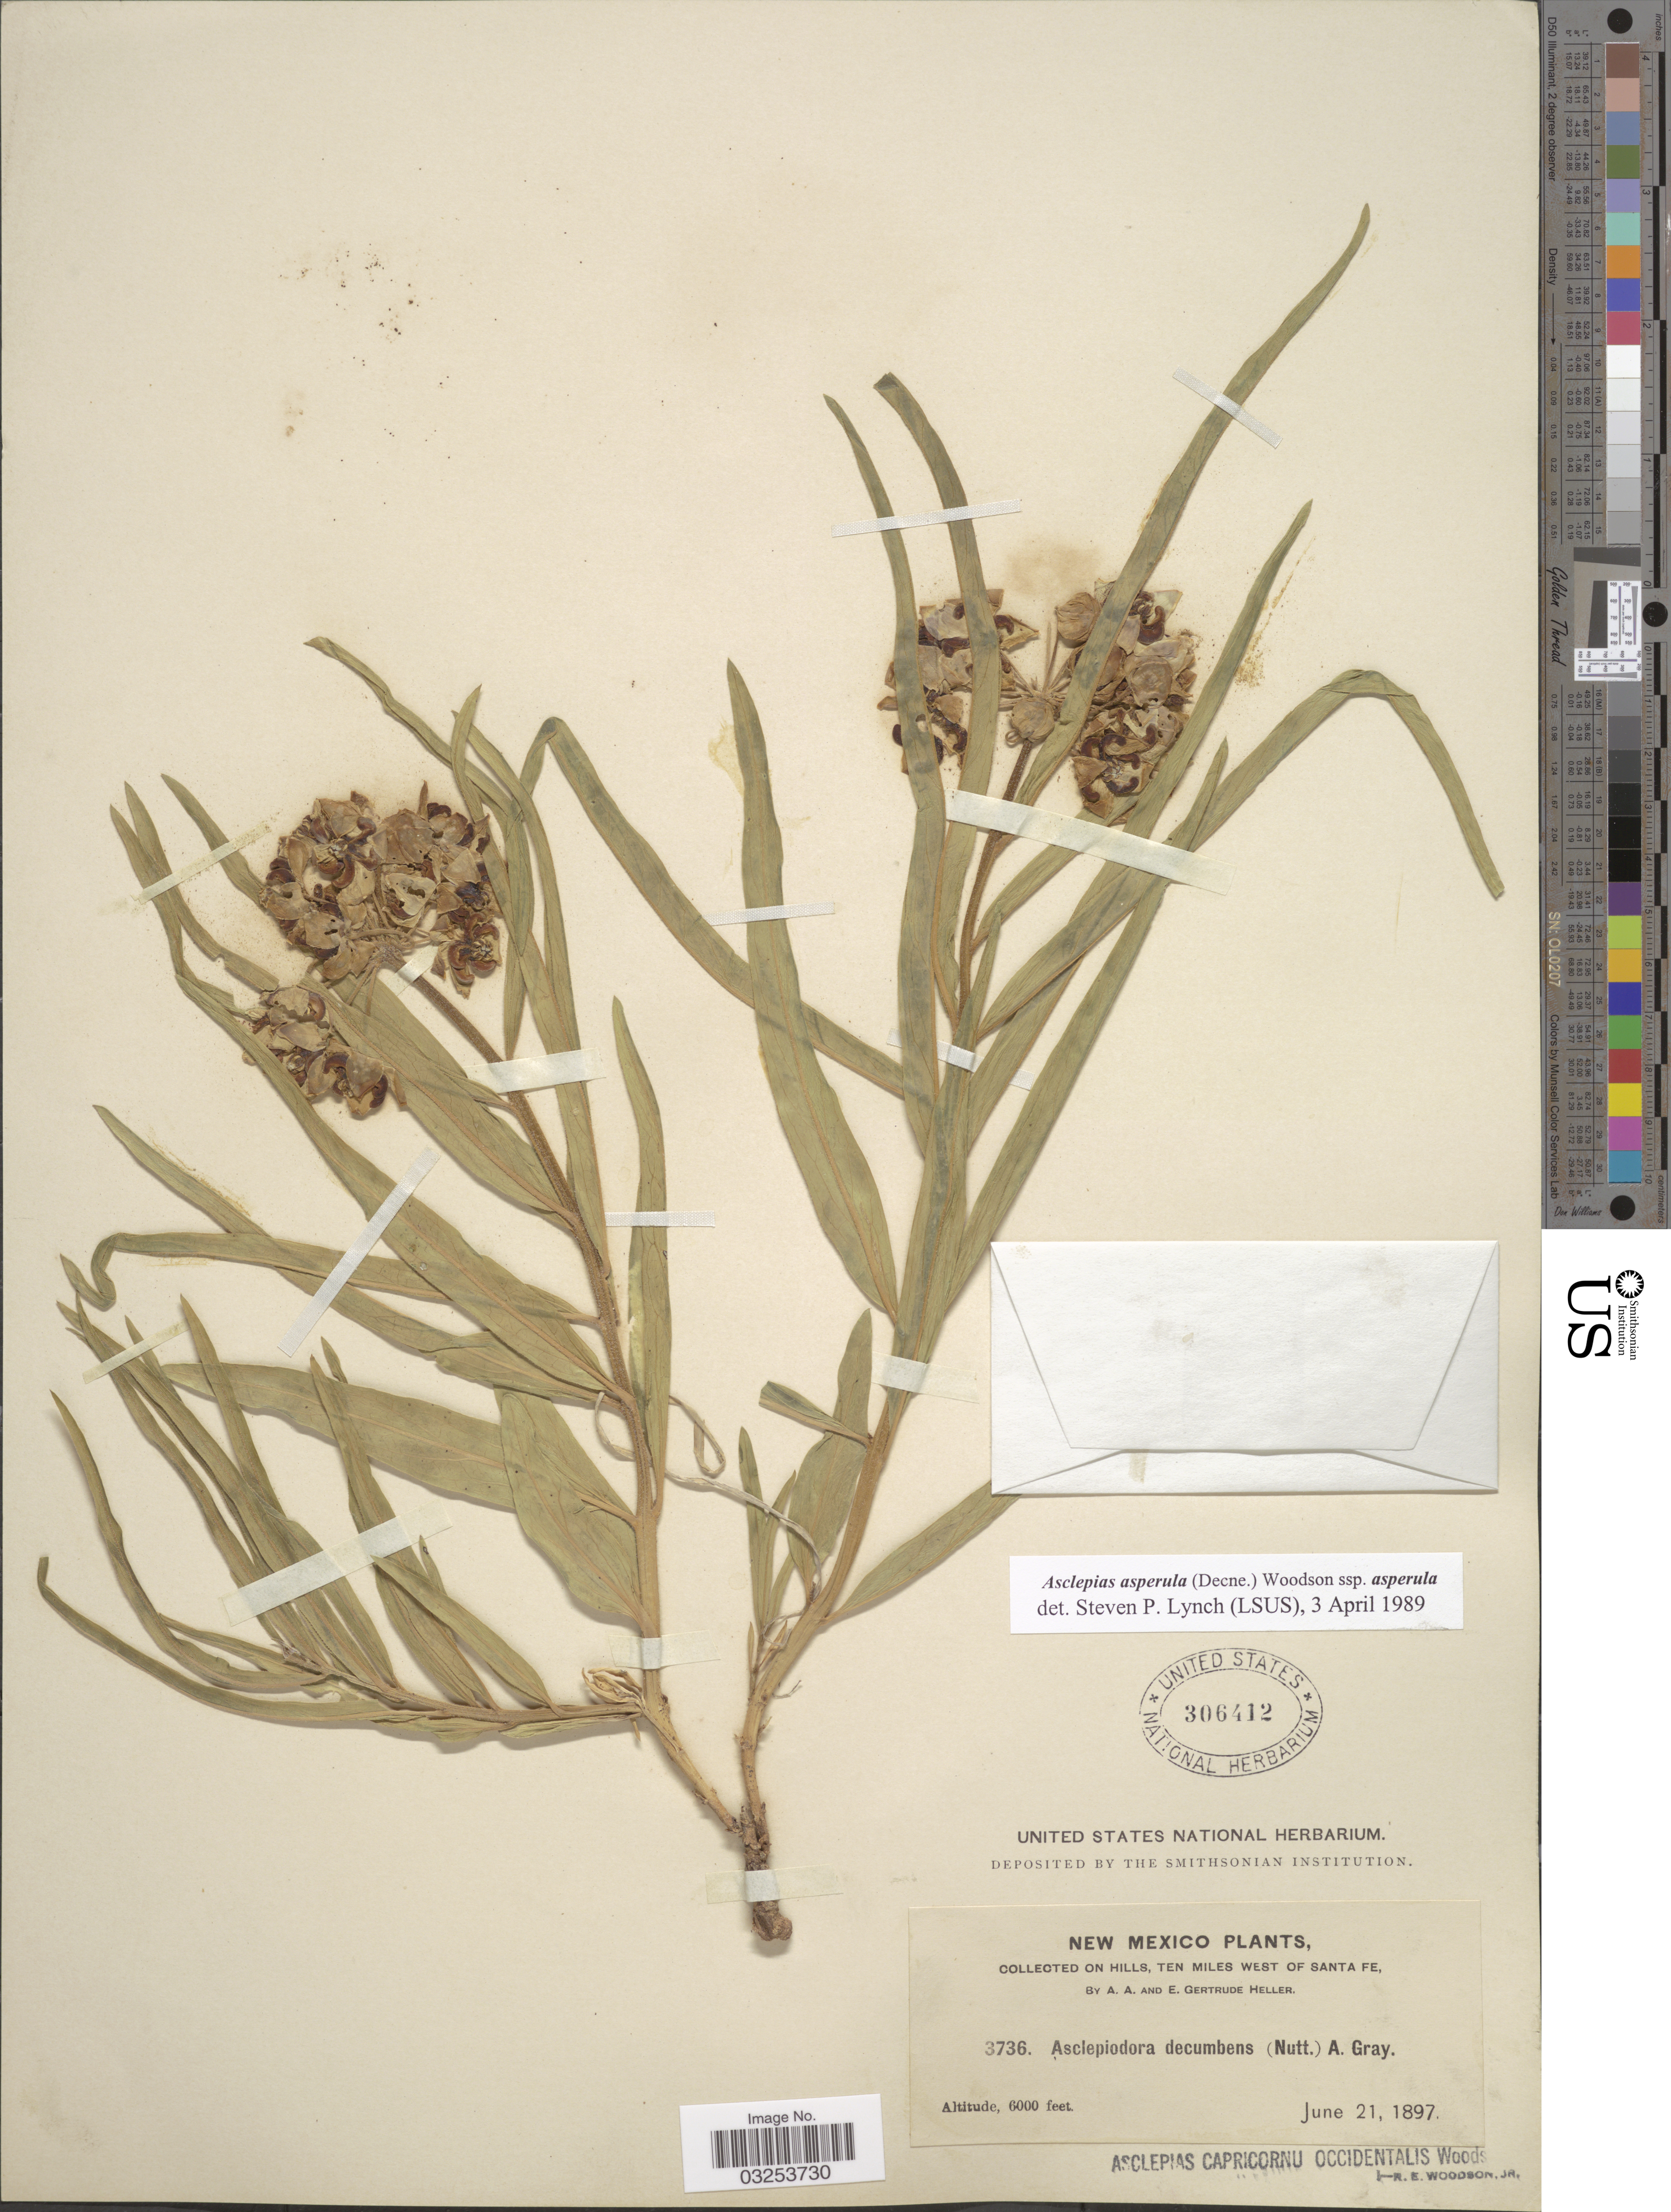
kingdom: Plantae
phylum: Tracheophyta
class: Magnoliopsida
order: Gentianales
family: Apocynaceae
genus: Asclepias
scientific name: Asclepias asperula subsp. asperula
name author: (Decne.) Woodson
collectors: A. A. Heller & E. G. Heller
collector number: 3736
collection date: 1897-06-21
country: United States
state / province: New Mexico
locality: On hills, Ten miles West of Santa Fe.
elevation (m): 1829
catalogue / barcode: US 306412